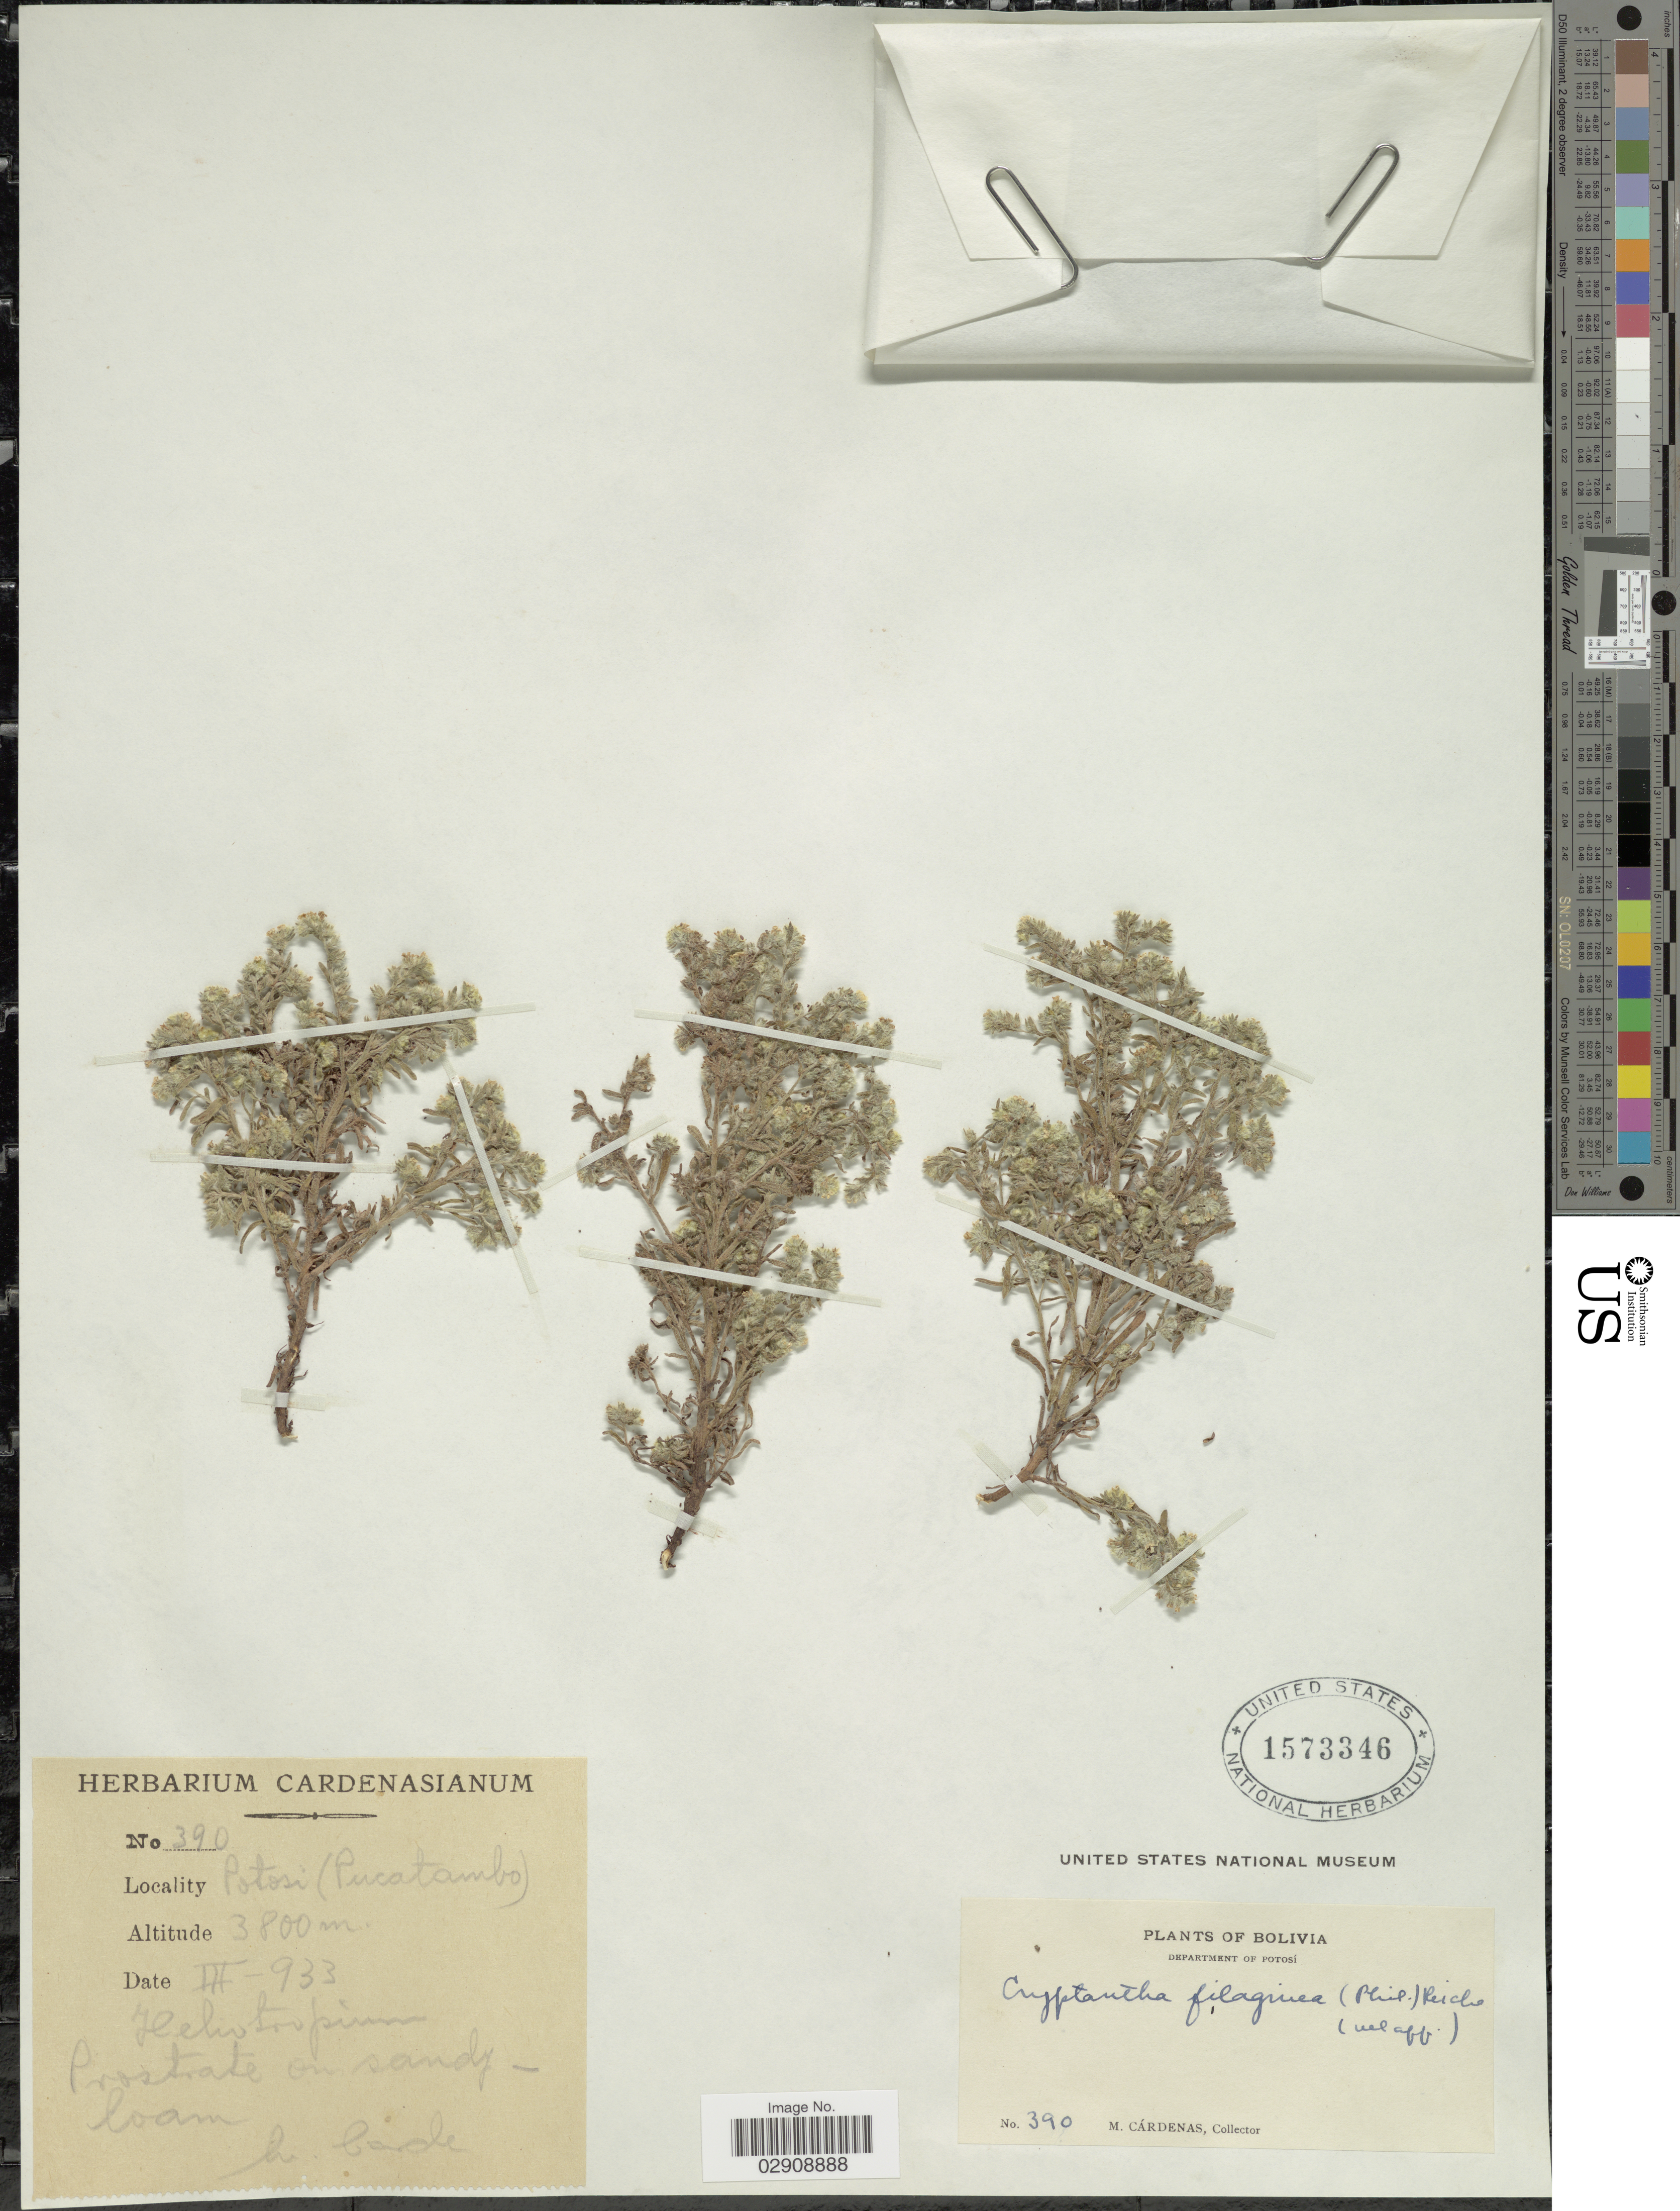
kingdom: Plantae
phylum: Tracheophyta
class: Magnoliopsida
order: Boraginales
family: Boraginaceae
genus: Cryptantha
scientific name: Cryptantha filaginea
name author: (Phil.) Reiche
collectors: M. Cárdenas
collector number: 390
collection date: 1933-03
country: Bolivia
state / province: Potosi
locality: Department of Potosí (Pucatambo). Bolivia.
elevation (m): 3800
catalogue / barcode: US 1573346